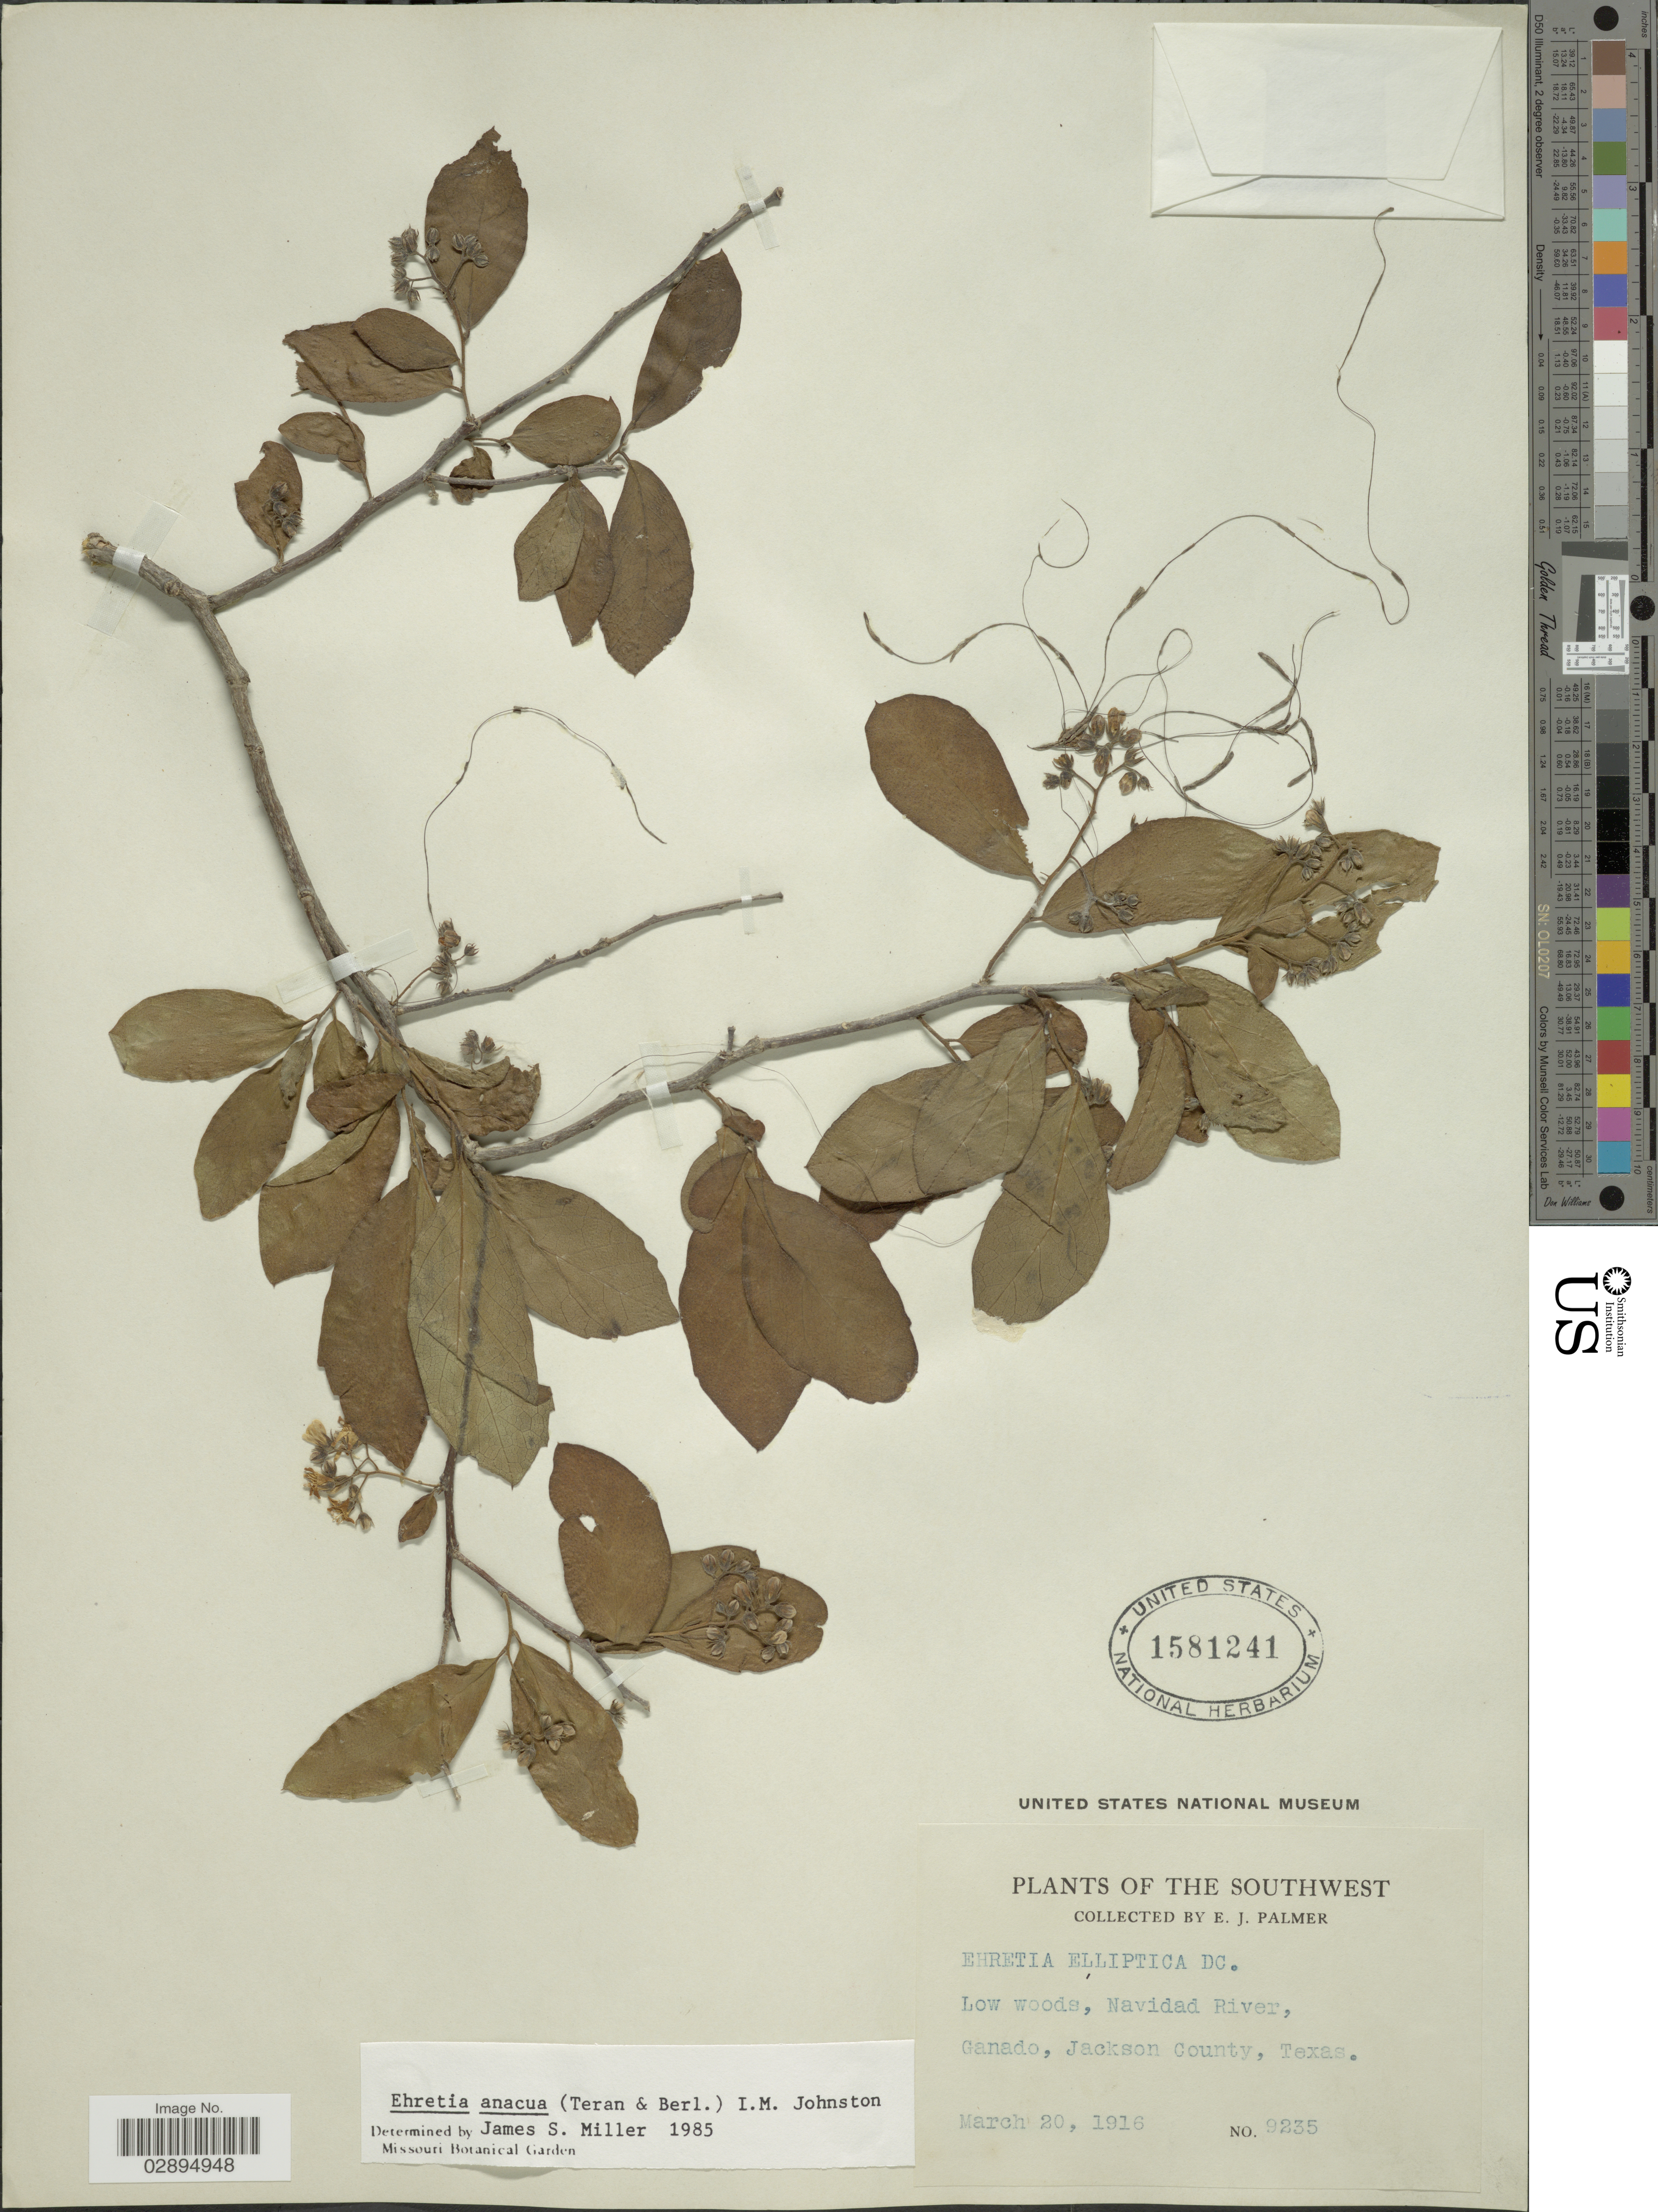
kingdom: Plantae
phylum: Tracheophyta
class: Magnoliopsida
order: Boraginales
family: Ehretiaceae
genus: Ehretia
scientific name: Ehretia anacua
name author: (Terán & Berland.) I.M. Johnst.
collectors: E. J. Palmer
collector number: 9235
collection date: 1916-03-20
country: United States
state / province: Texas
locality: Southwest. Navidad River, Ganado, Jackson County.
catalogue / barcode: US 1581241